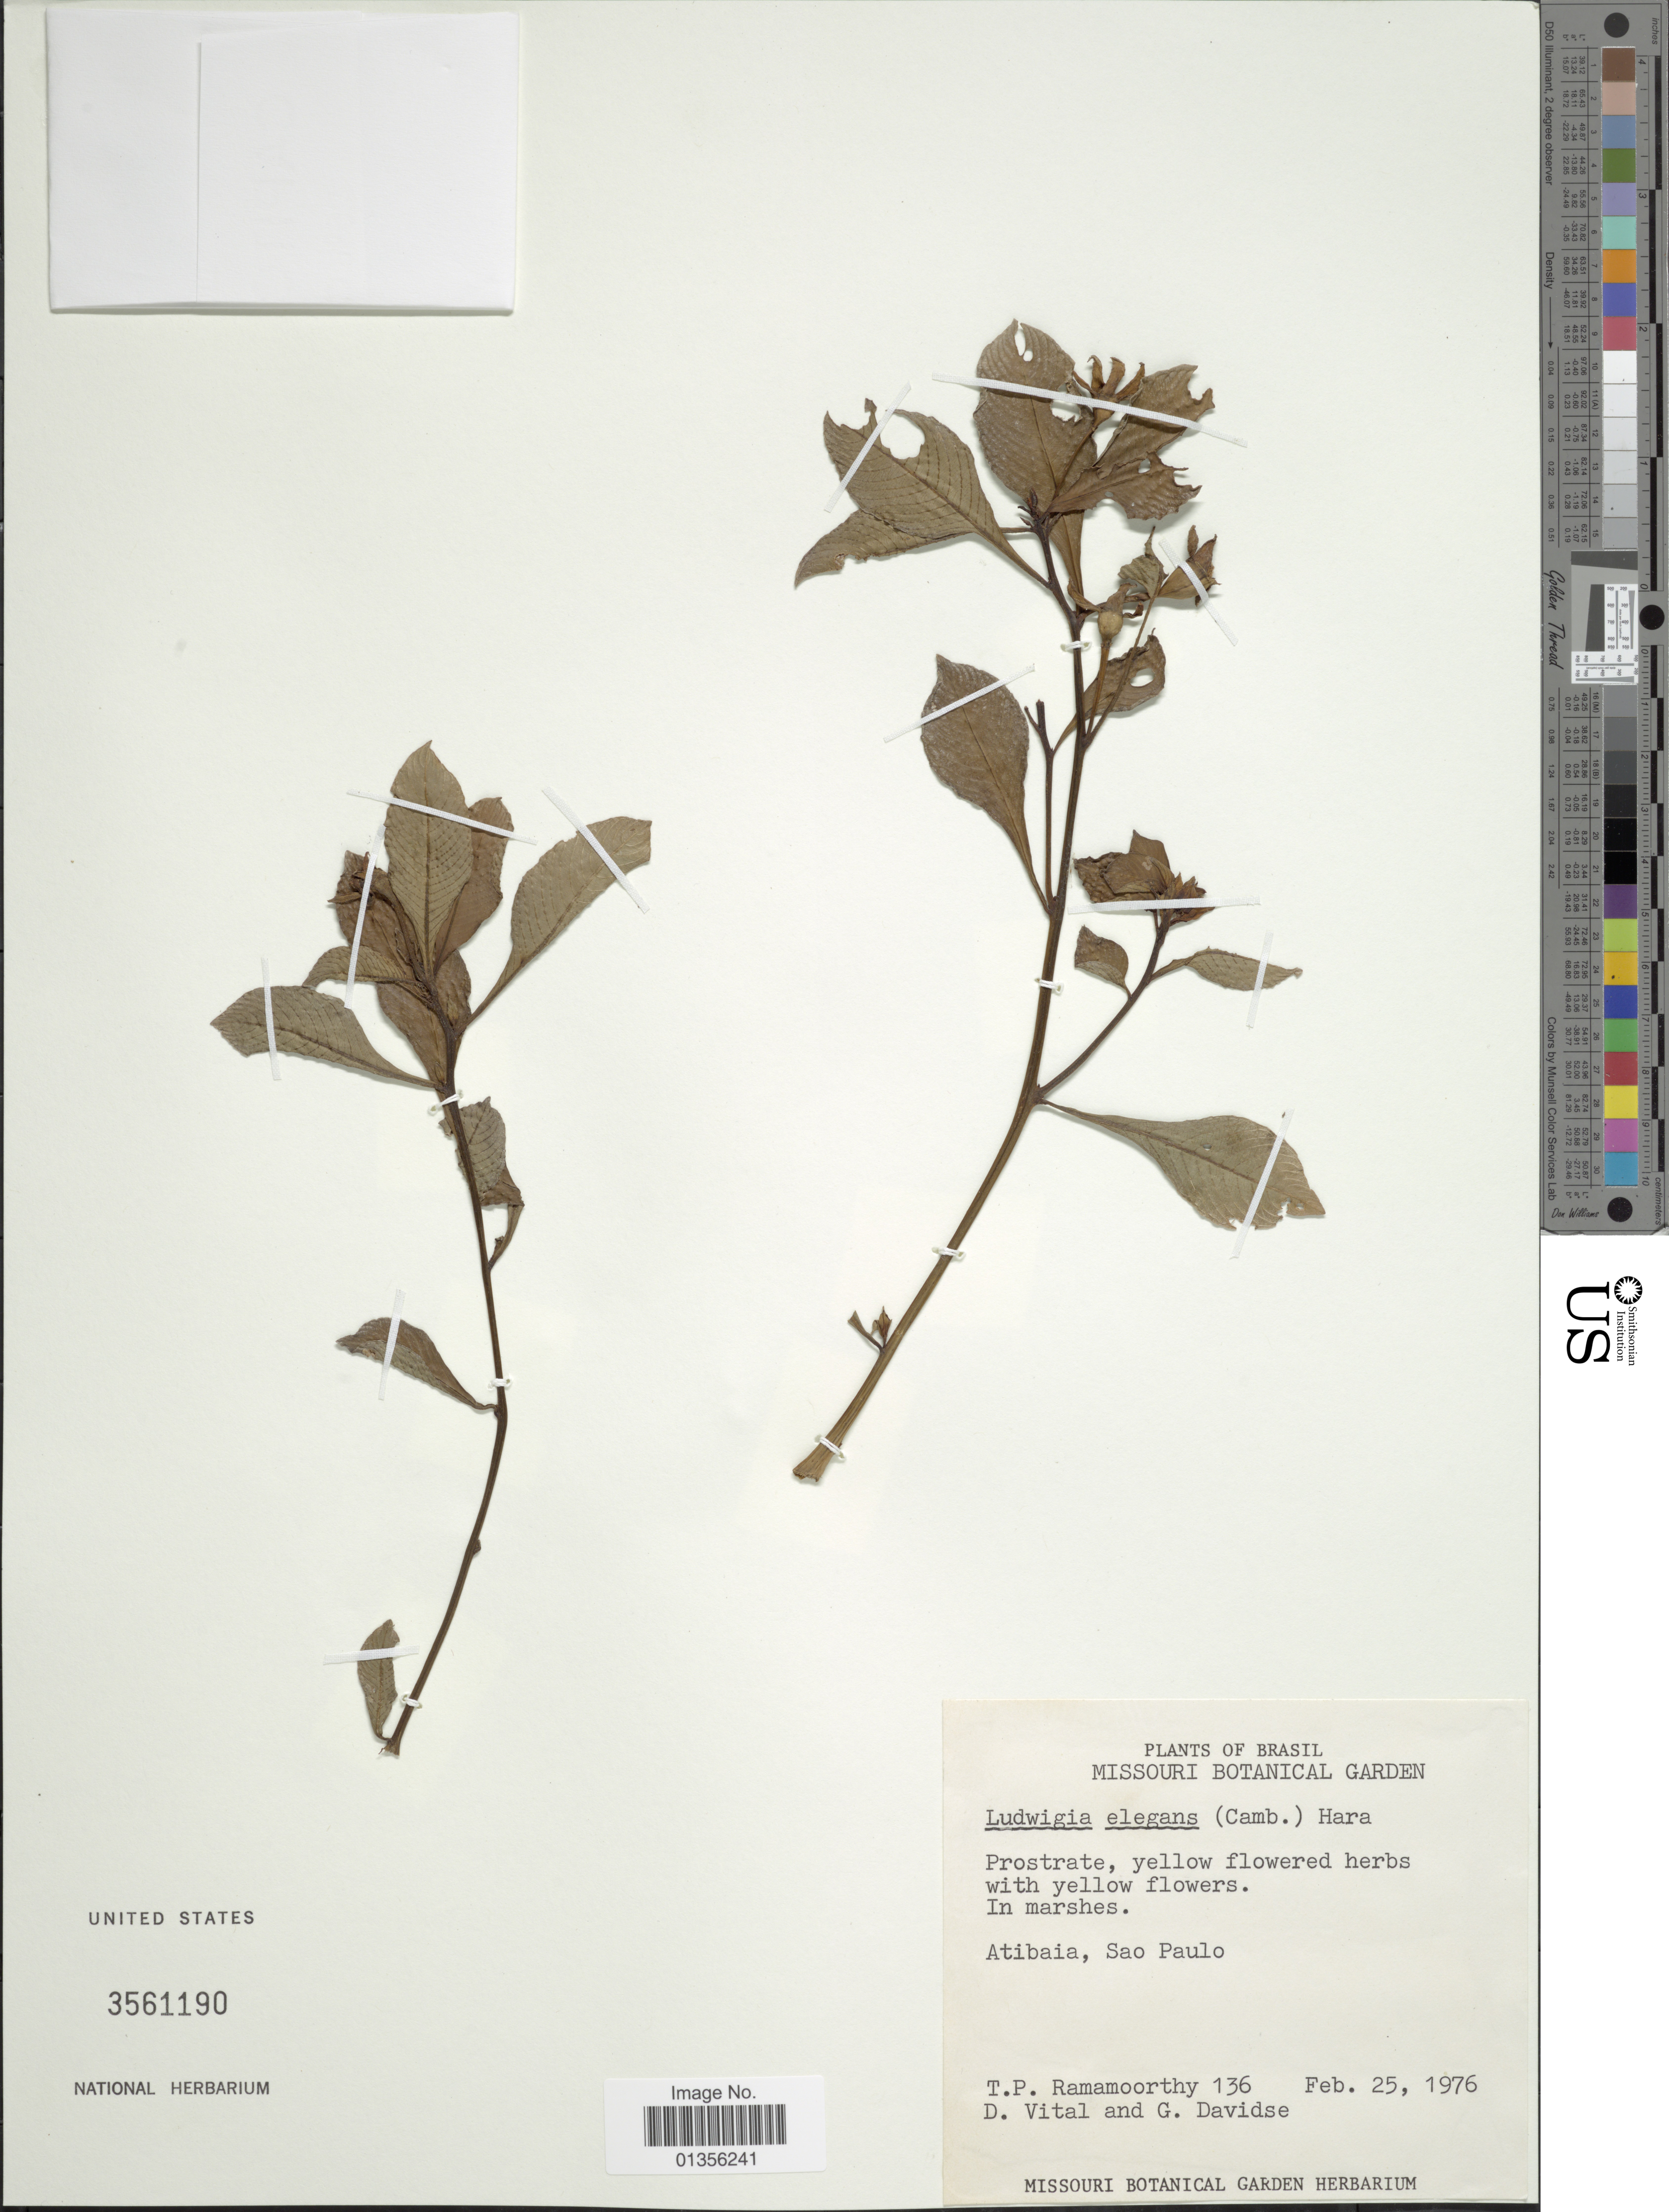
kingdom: Plantae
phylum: Tracheophyta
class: Magnoliopsida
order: Myrtales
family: Onagraceae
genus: Ludwigia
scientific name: Ludwigia elegans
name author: (Cambess.) H. Hara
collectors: T. P. Ramamoorthy, D. Vital & G. Davidse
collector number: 136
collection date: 1976-02-25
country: Brazil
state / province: São Paulo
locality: Atibaia, Sao Paulo.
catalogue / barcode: US 3561190